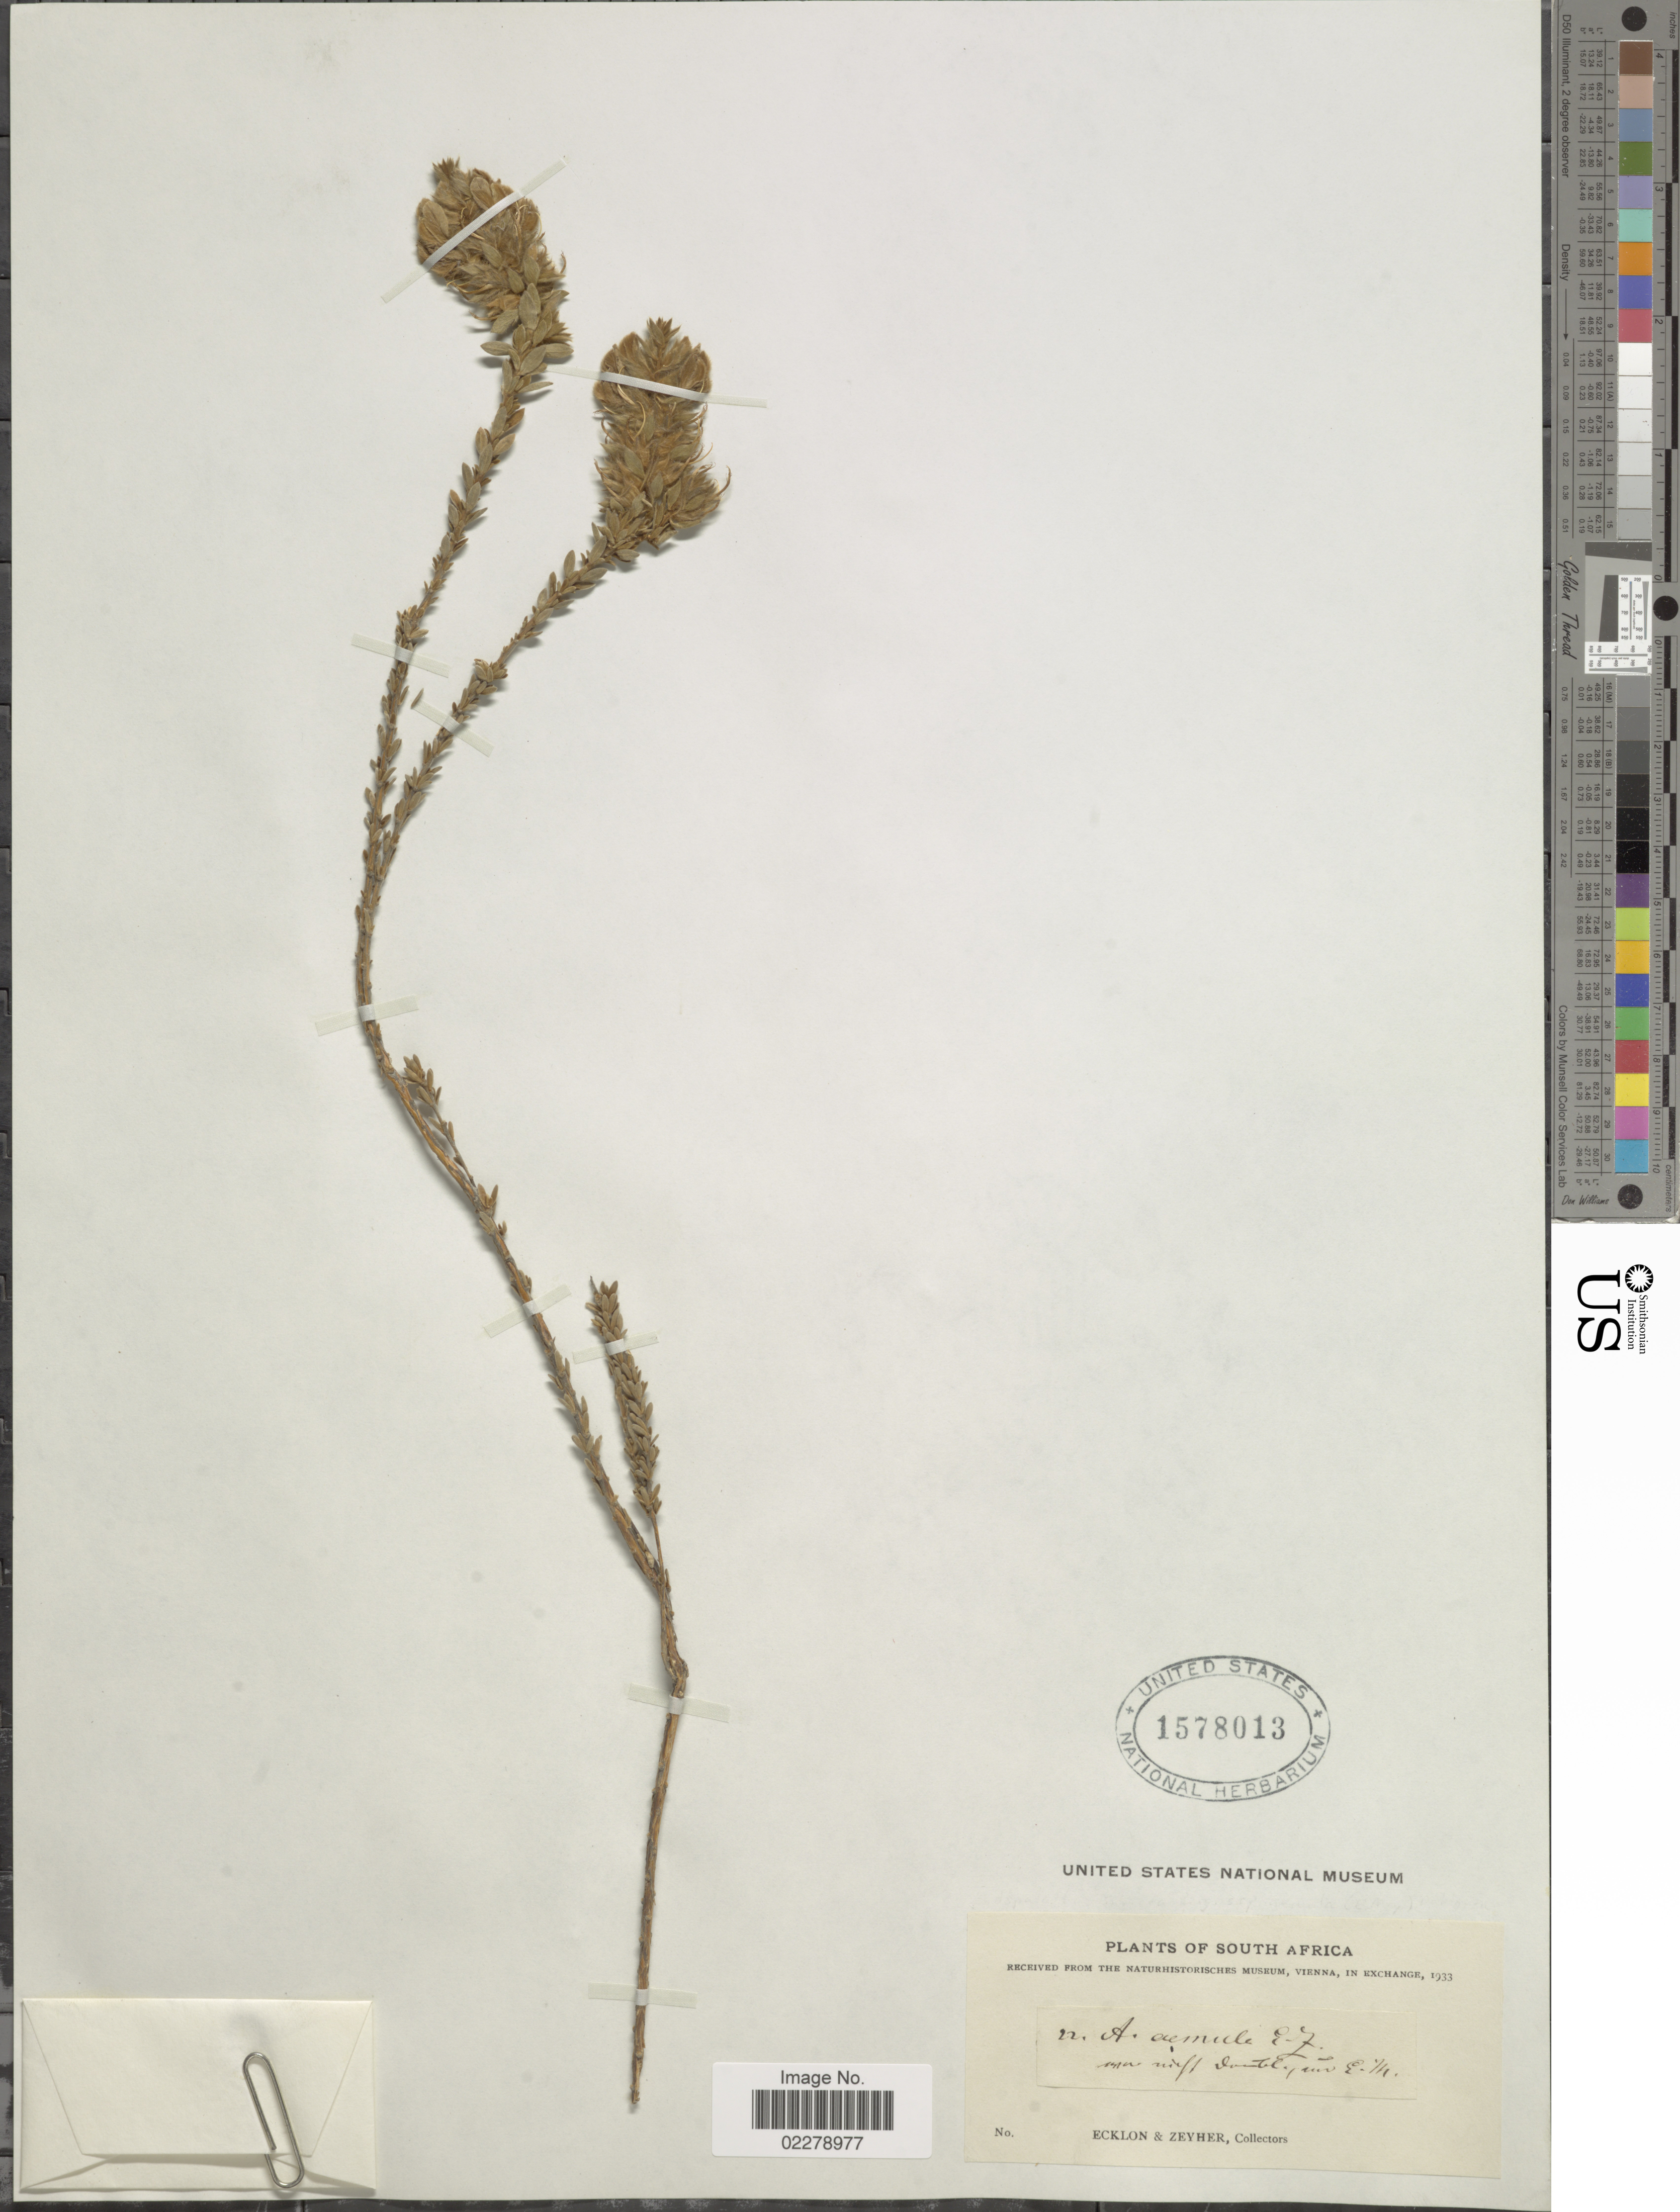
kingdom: Plantae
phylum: Tracheophyta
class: Magnoliopsida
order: Fabales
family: Fabaceae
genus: Aspalathus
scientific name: Aspalathus aemula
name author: E. Mey.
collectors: -. Ecklon & -. Zeyher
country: South Africa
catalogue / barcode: US 1578013